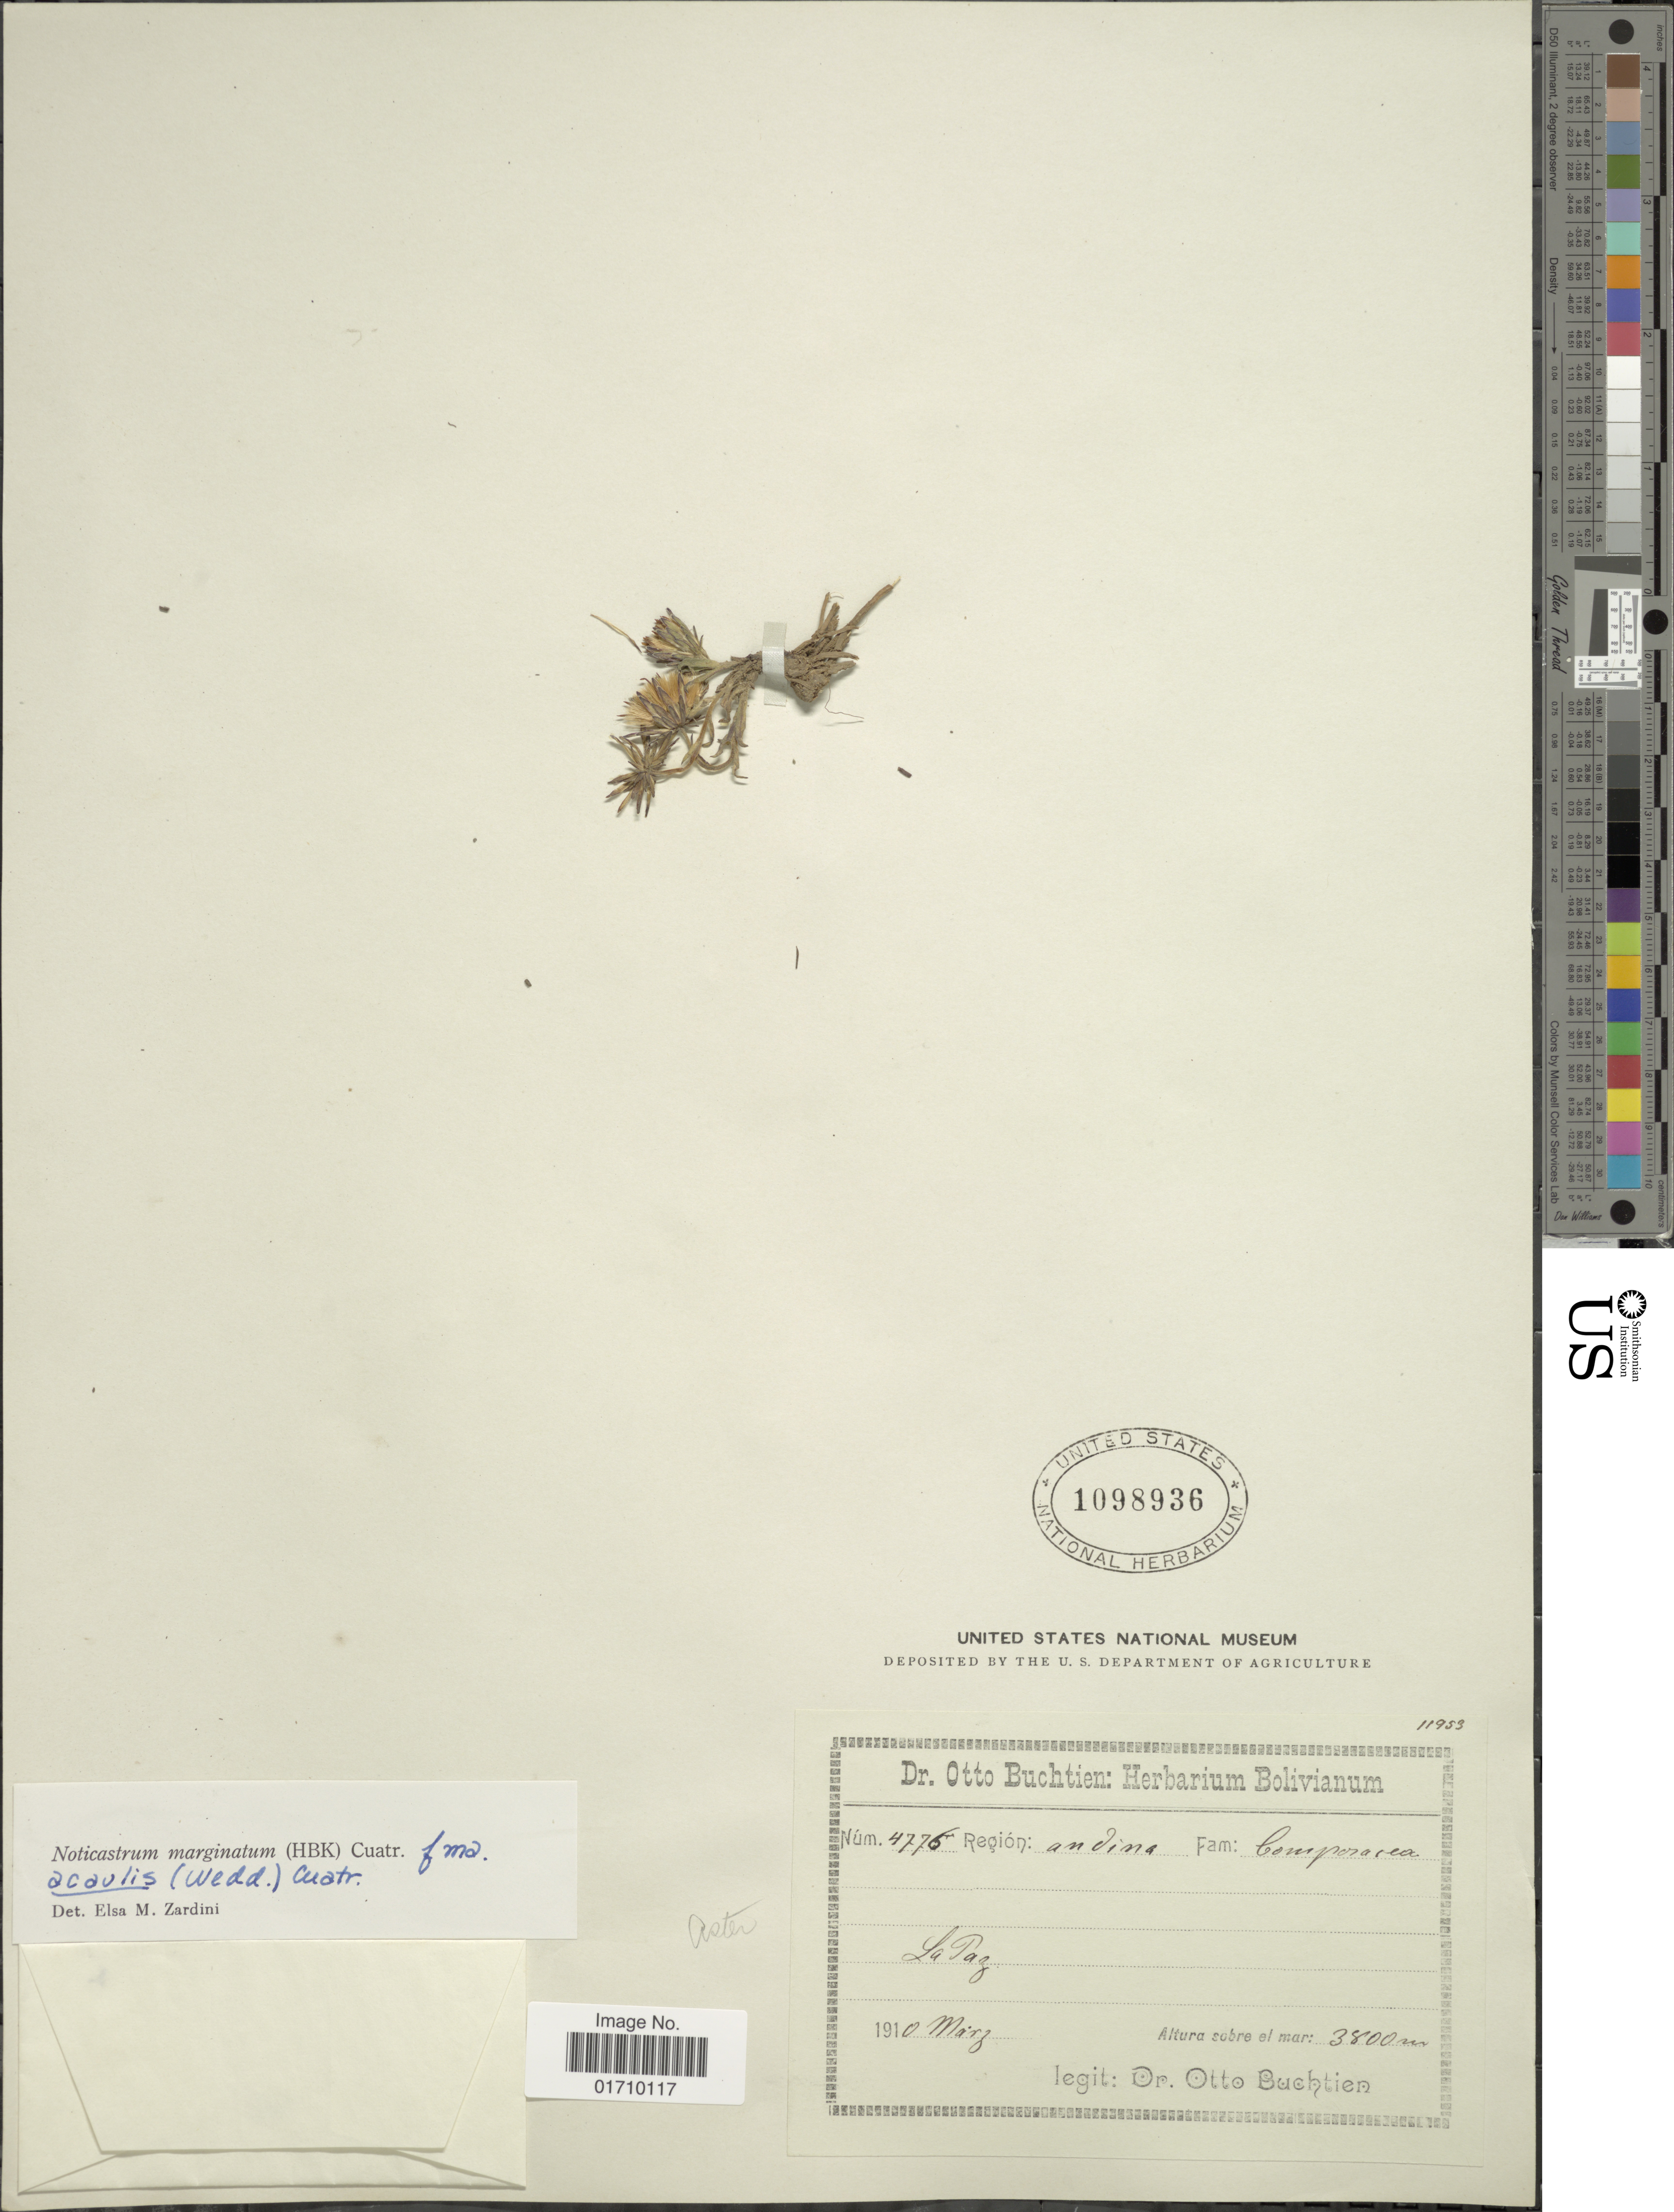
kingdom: Plantae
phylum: Tracheophyta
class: Magnoliopsida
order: Asterales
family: Asteraceae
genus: Noticastrum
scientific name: Noticastrum marginatum f. acaulis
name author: (Wedd.) Cuatrec.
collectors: O. Buchtien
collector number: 4776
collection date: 1910-03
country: Bolivia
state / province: La Paz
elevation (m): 3800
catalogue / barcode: US 1098936